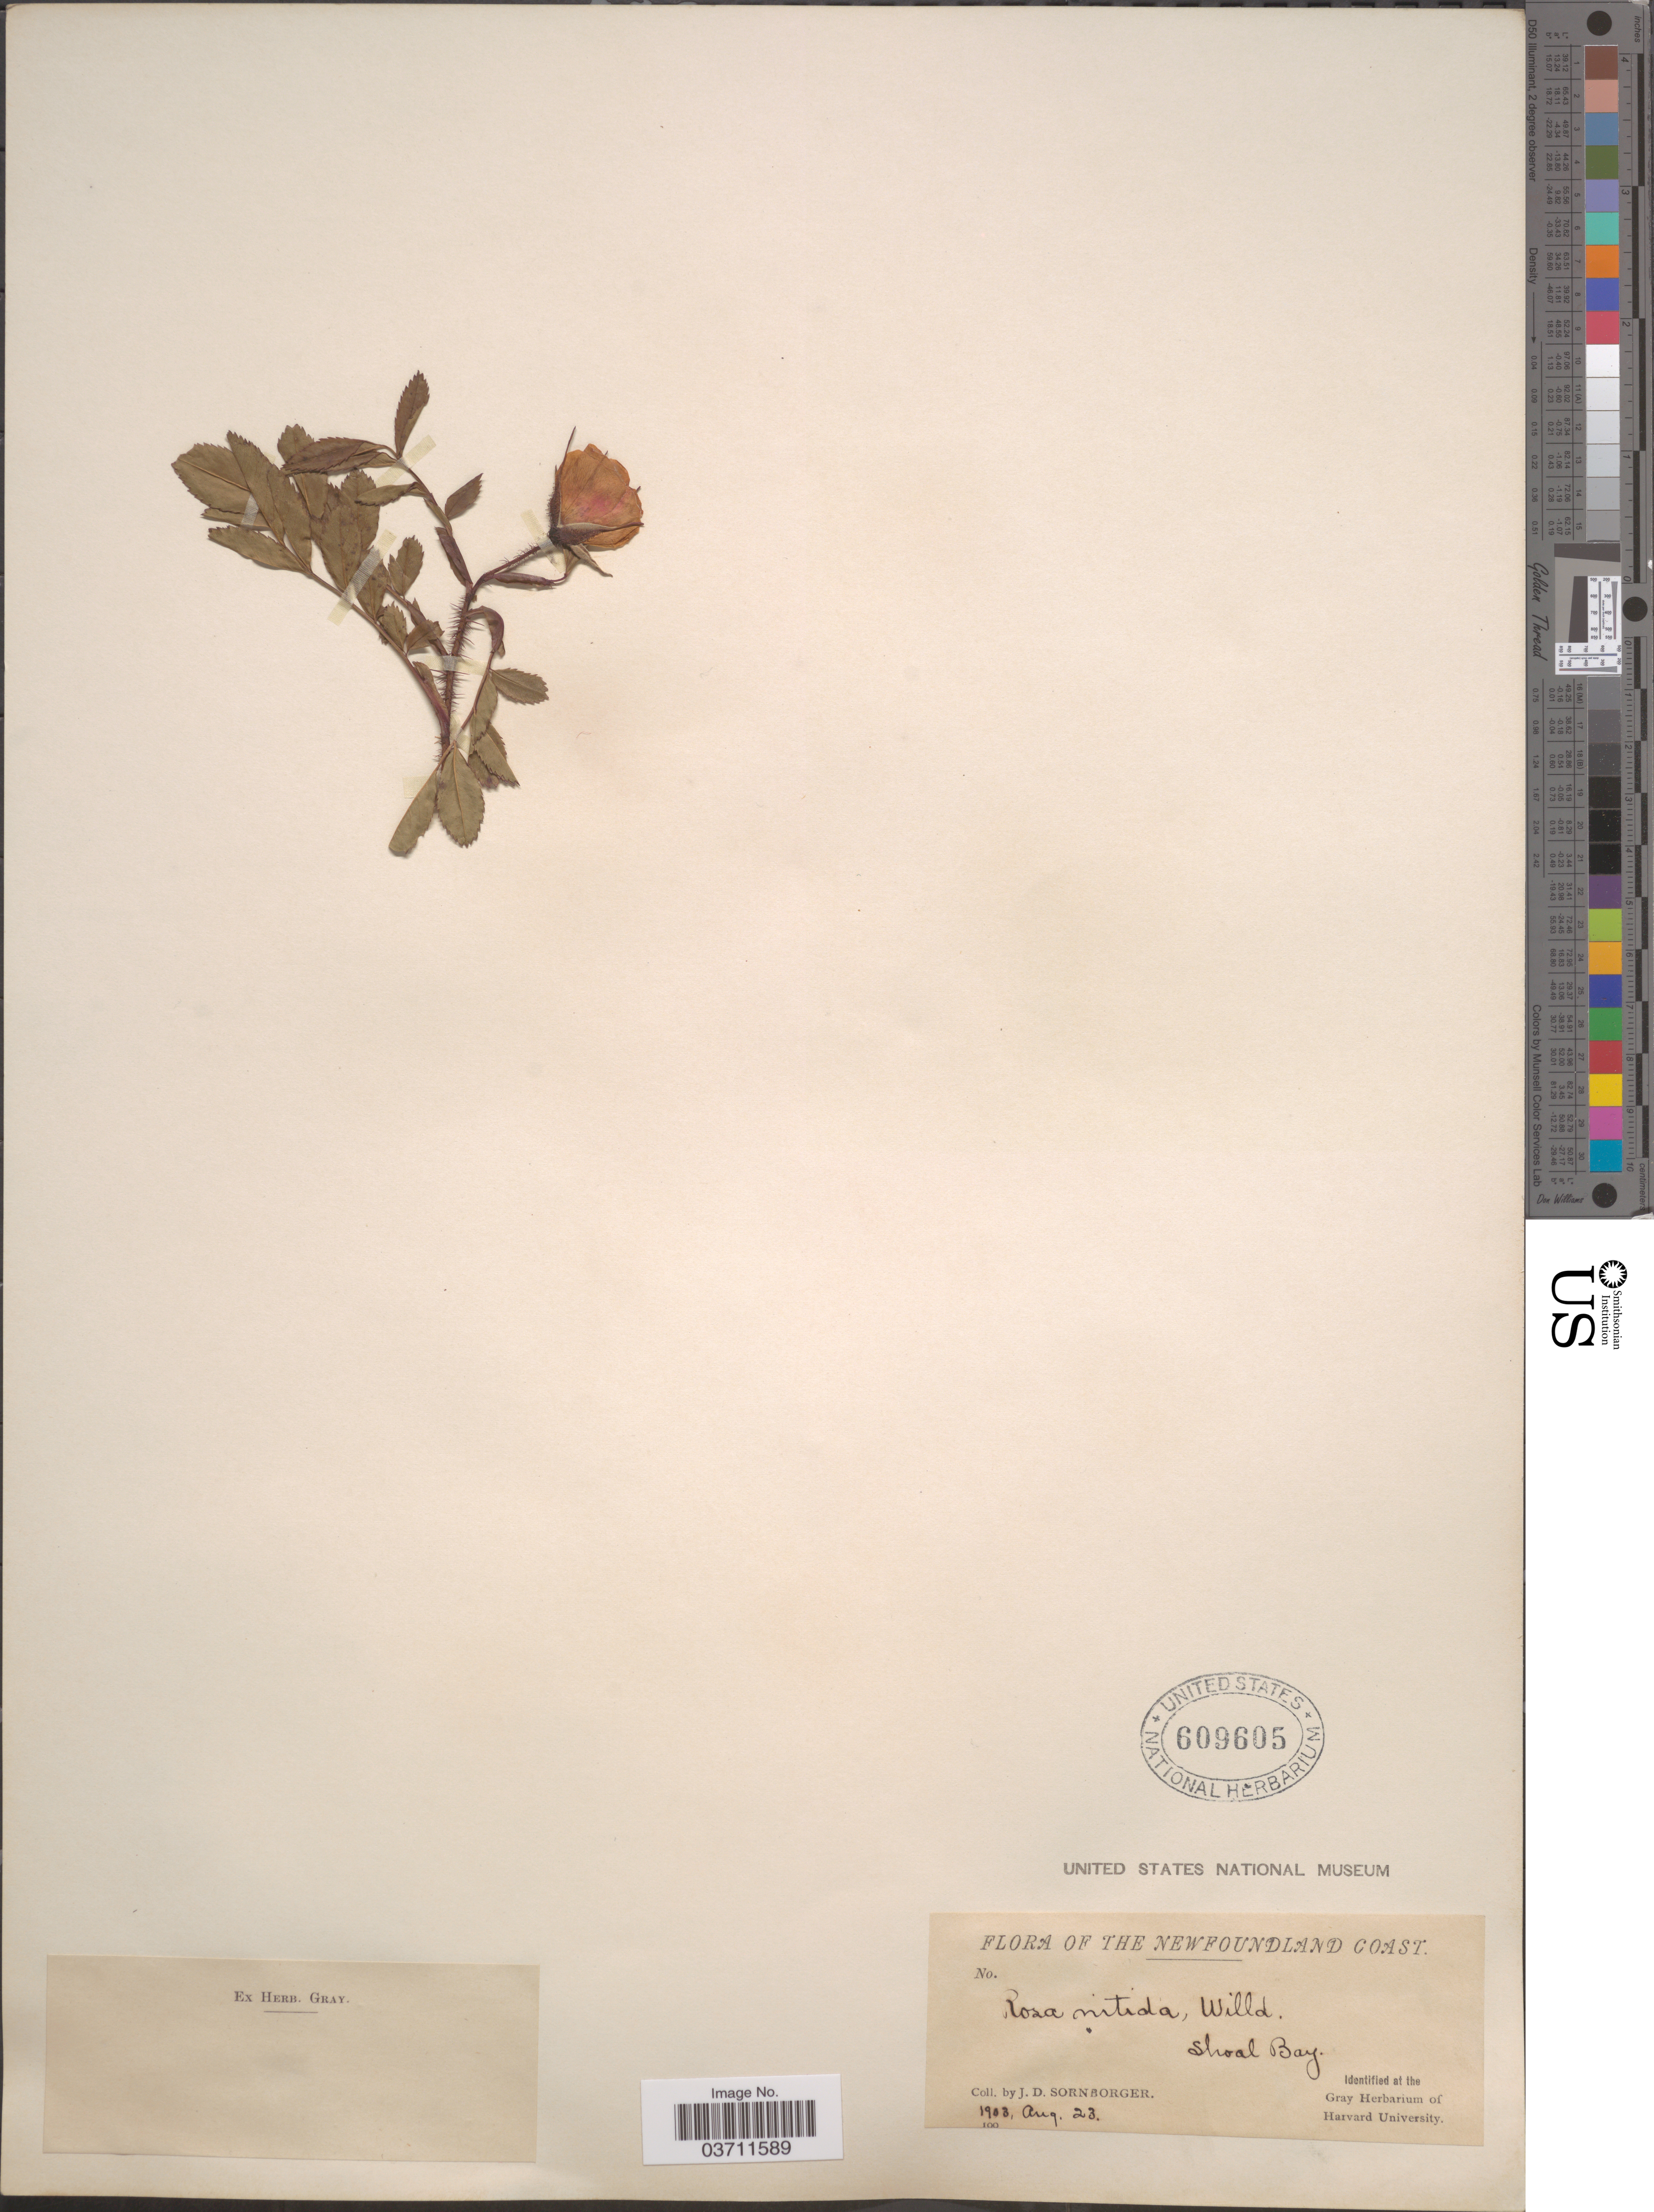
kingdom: Plantae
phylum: Tracheophyta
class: Magnoliopsida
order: Rosales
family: Rosaceae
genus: Rosa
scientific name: Rosa nitida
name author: Willd.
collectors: J. Sornborger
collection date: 1903-08-23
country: Canada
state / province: Newfoundland and Labrador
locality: The Newfoundland Coast. Shoal Bay.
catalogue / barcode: US 609605